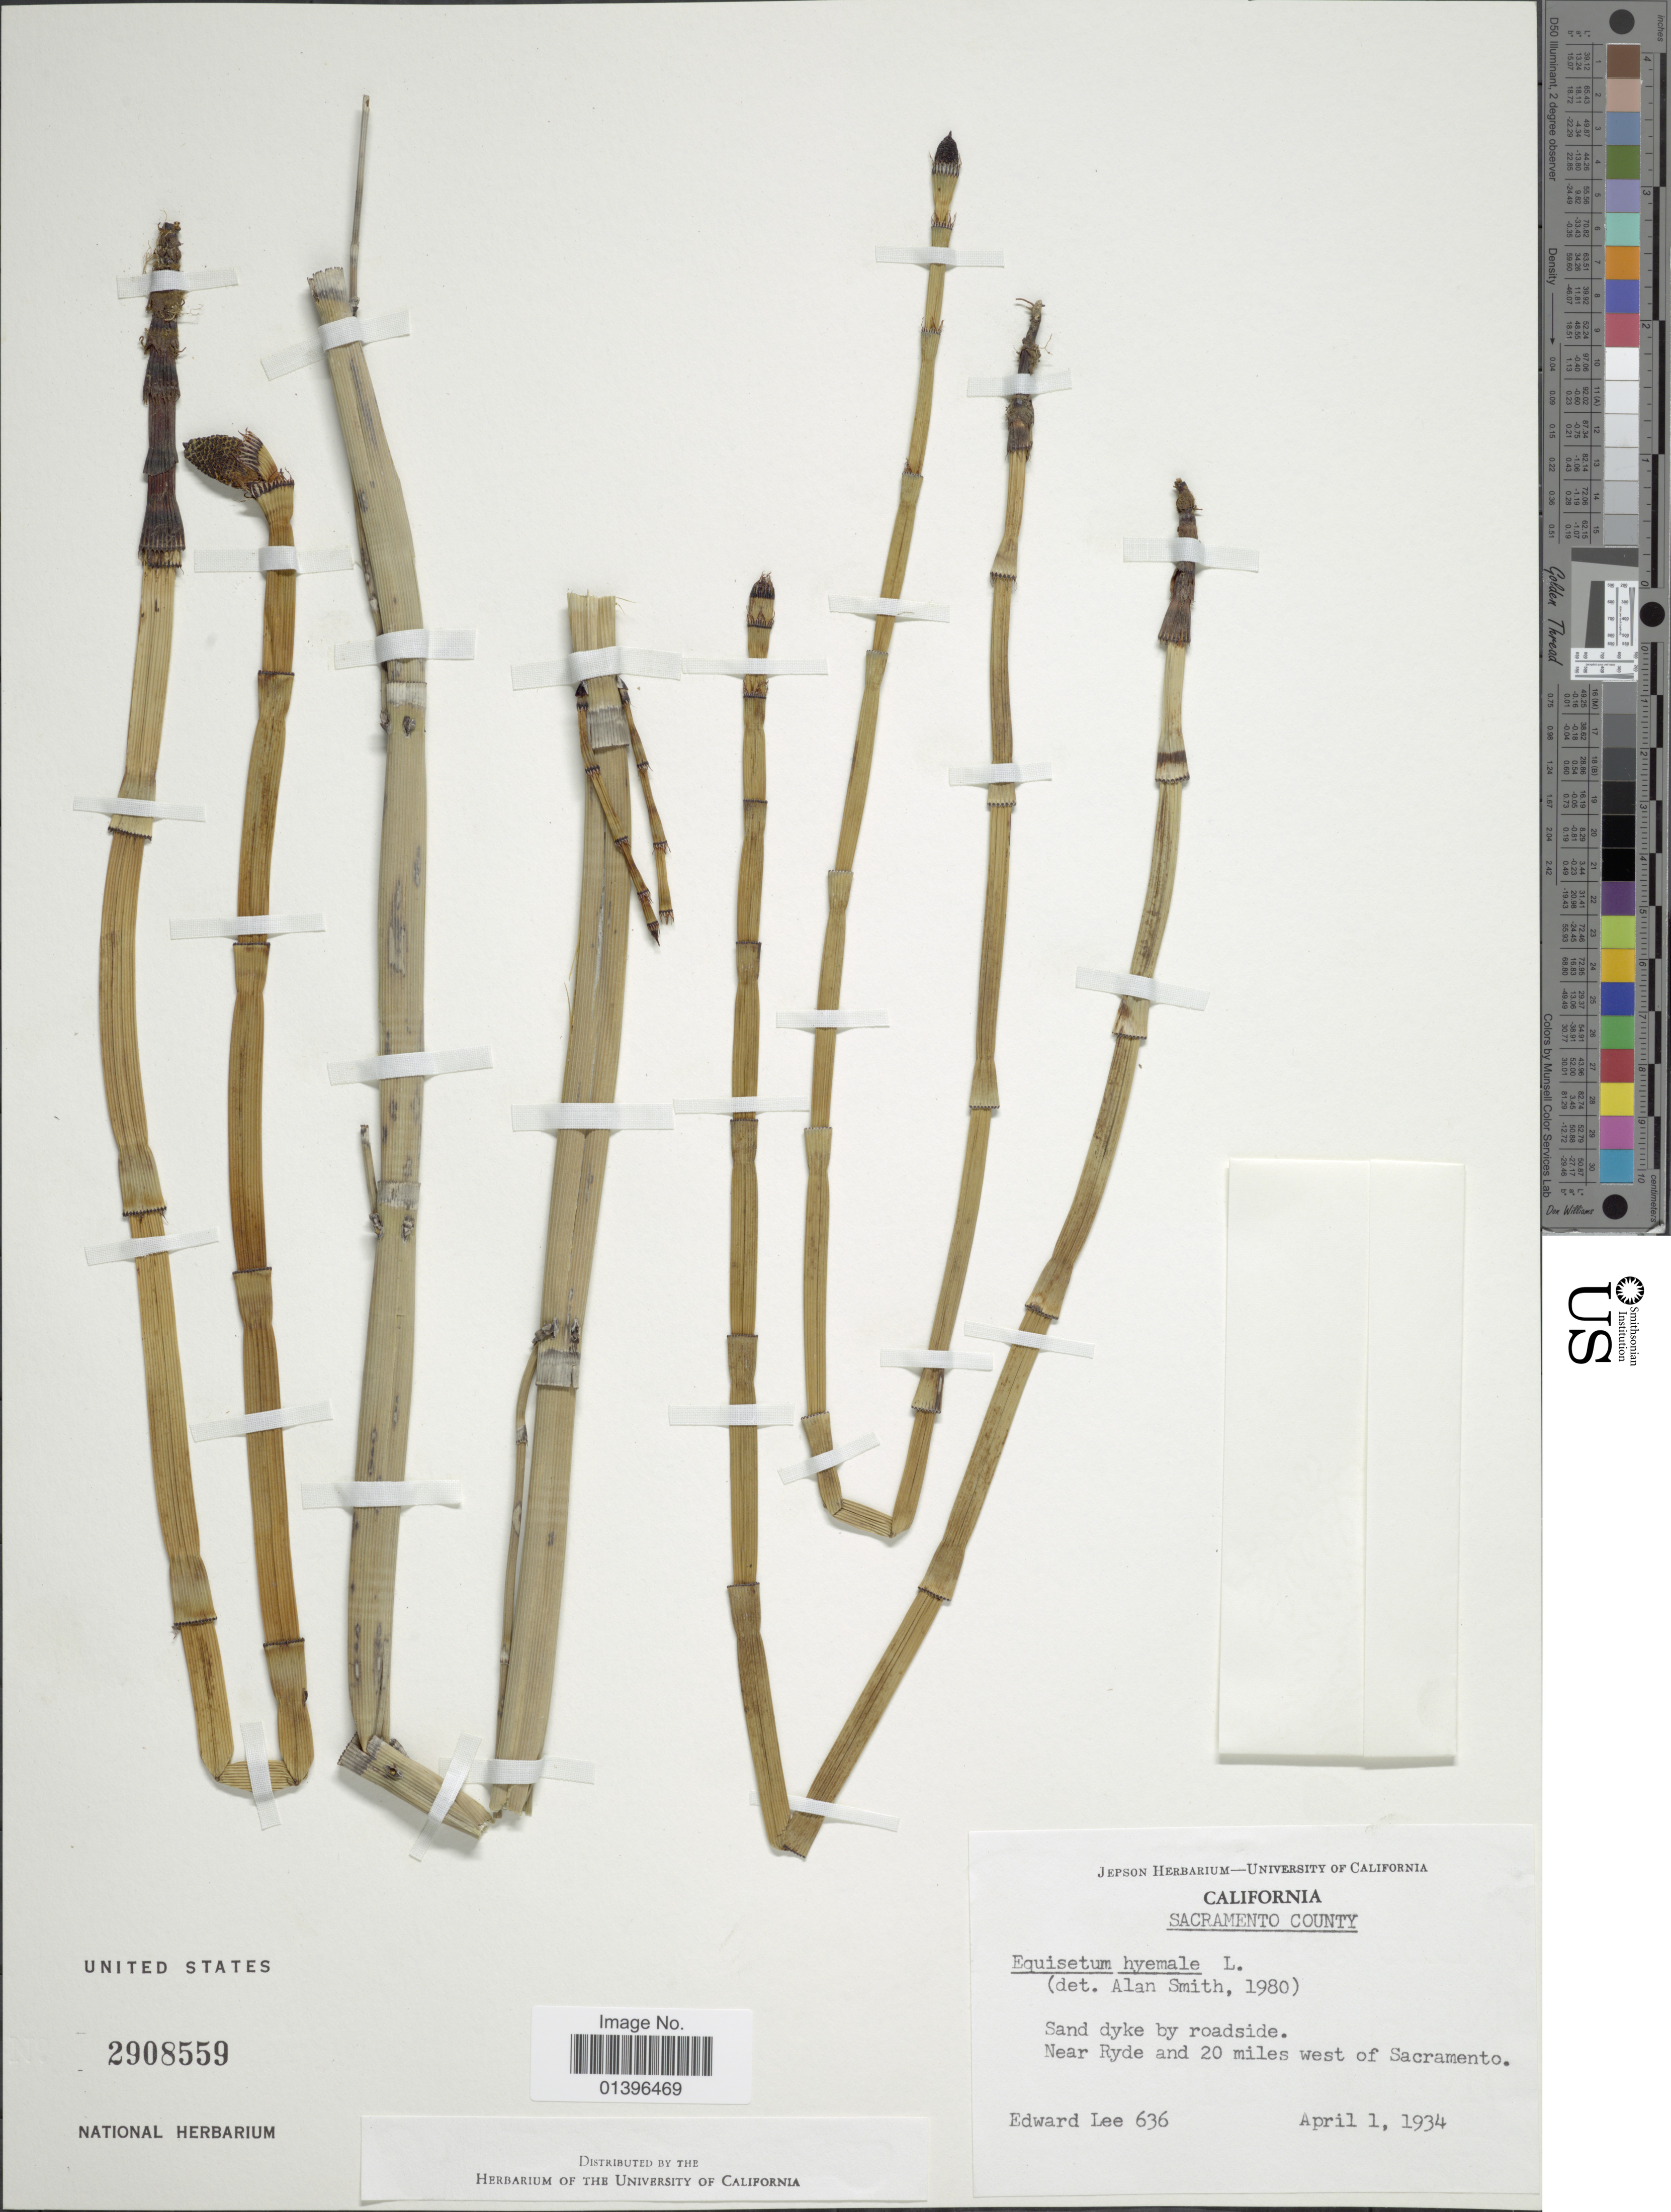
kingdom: Plantae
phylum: Tracheophyta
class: Polypodiopsida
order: Equisetales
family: Equisetaceae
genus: Equisetum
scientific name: Equisetum hyemale var. affine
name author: (Engelm.) A.A. Eaton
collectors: E. Lee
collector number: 636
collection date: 1934-04-01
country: United States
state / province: California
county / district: Sacramento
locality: Sacramento County. Near Ryde and 20 miles west of Sacramento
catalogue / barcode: US 2908559